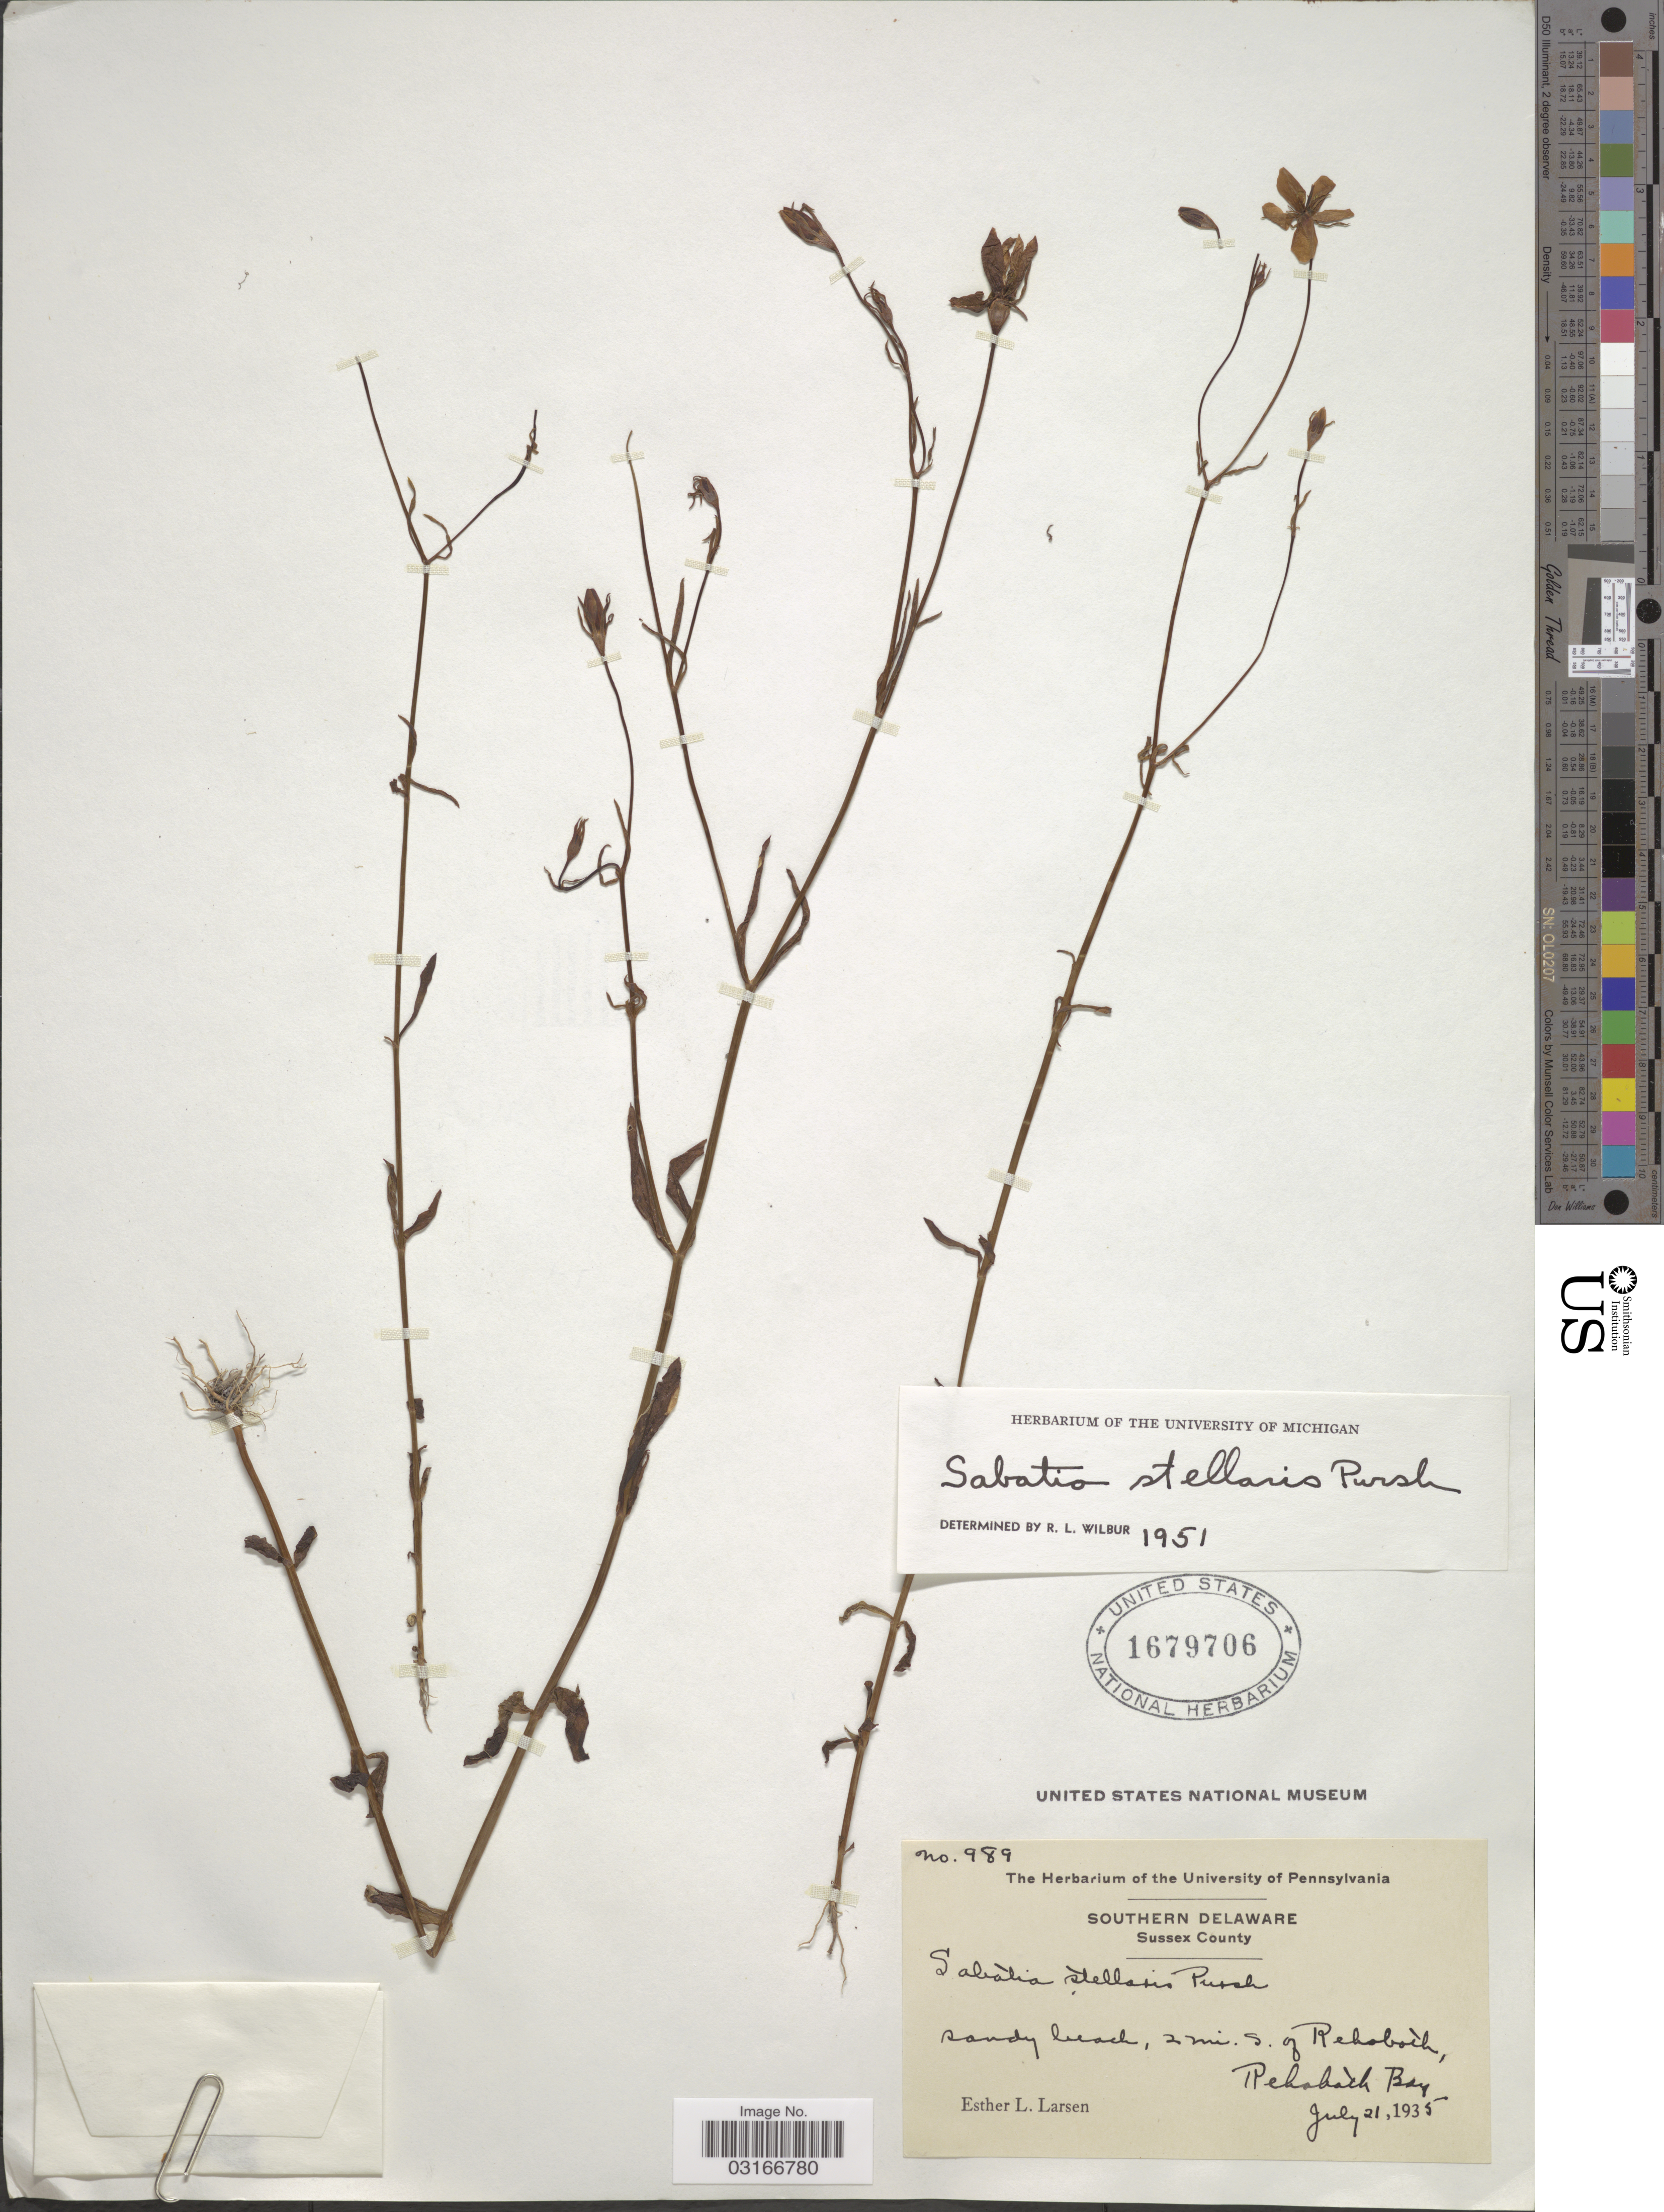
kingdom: Plantae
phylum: Tracheophyta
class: Magnoliopsida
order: Gentianales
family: Gentianaceae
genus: Sabatia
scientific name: Sabatia stellaris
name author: Pursh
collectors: E. L. Larsen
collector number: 989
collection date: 1935-07-21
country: United States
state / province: Delaware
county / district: Sussex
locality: Southern Delaware. Sussex County. Sandy beach, 2 mi. S. of Rehoboth, Rehoboth Bay.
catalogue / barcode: US 1679706